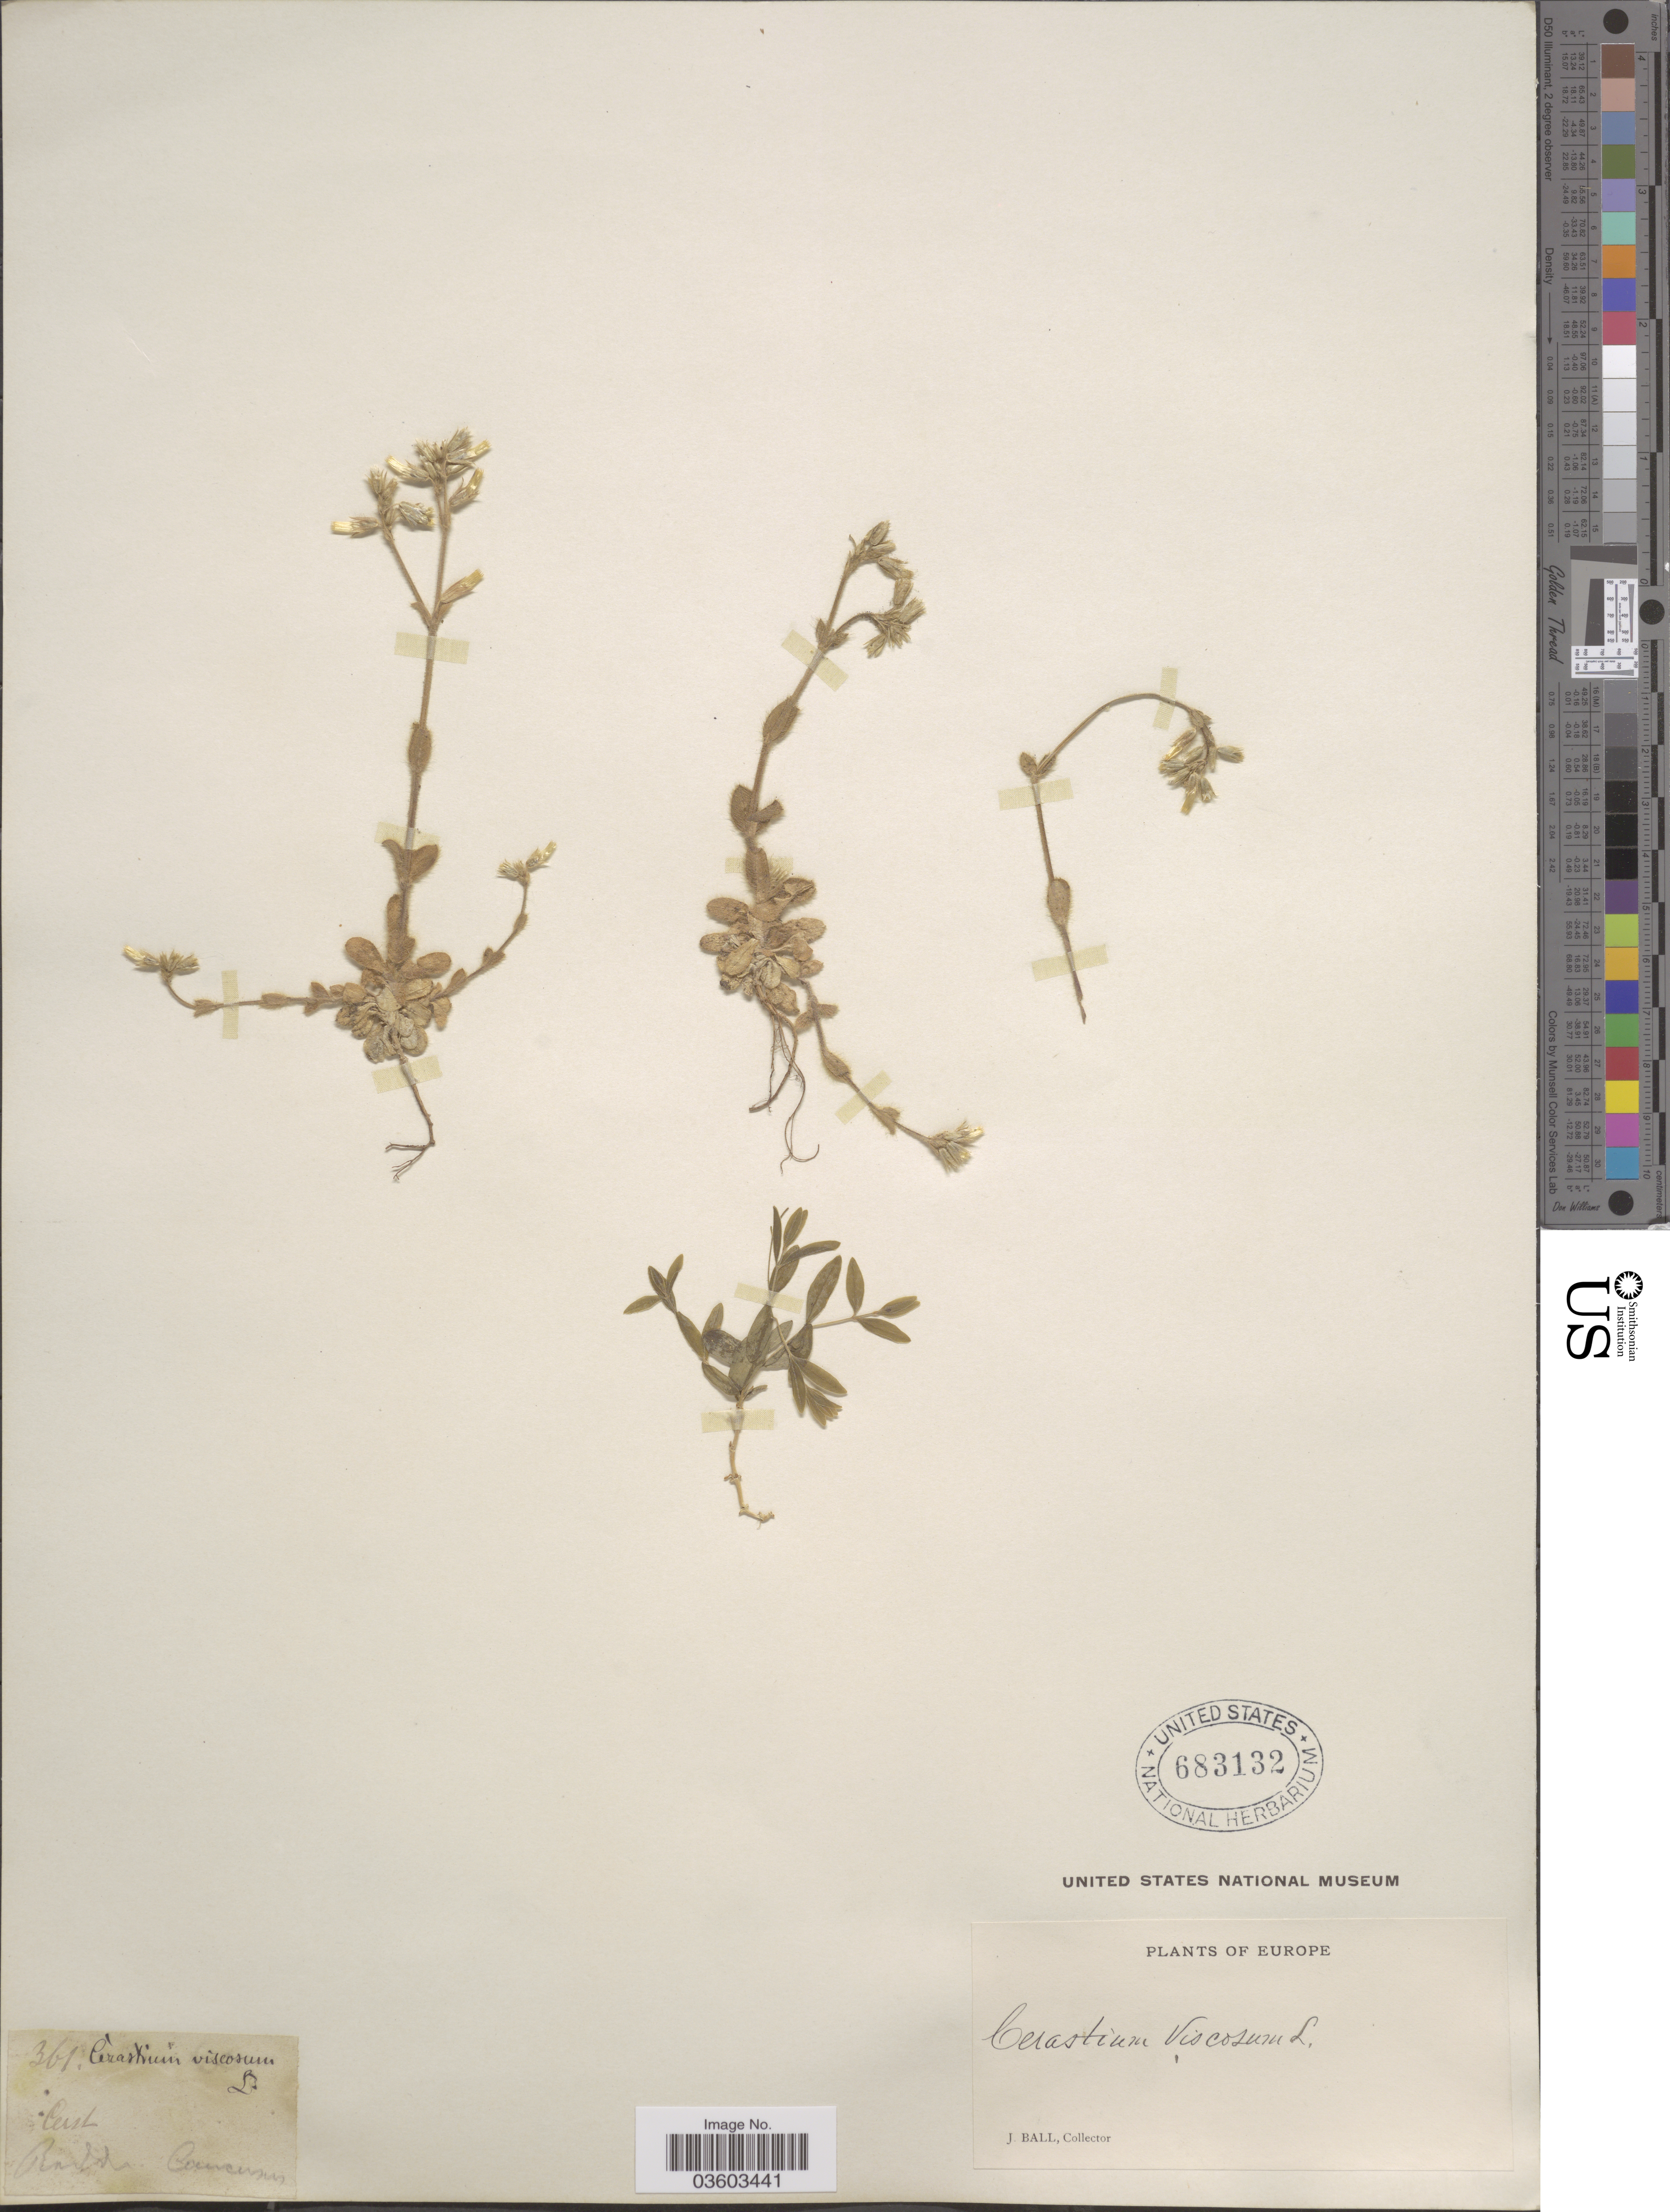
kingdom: Plantae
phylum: Tracheophyta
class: Magnoliopsida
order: Caryophyllales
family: Caryophyllaceae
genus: Cerastium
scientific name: Cerastium viscosum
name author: L.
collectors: J. Ball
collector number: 361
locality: Ceist [interpreted], Europe.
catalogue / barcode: US 683132